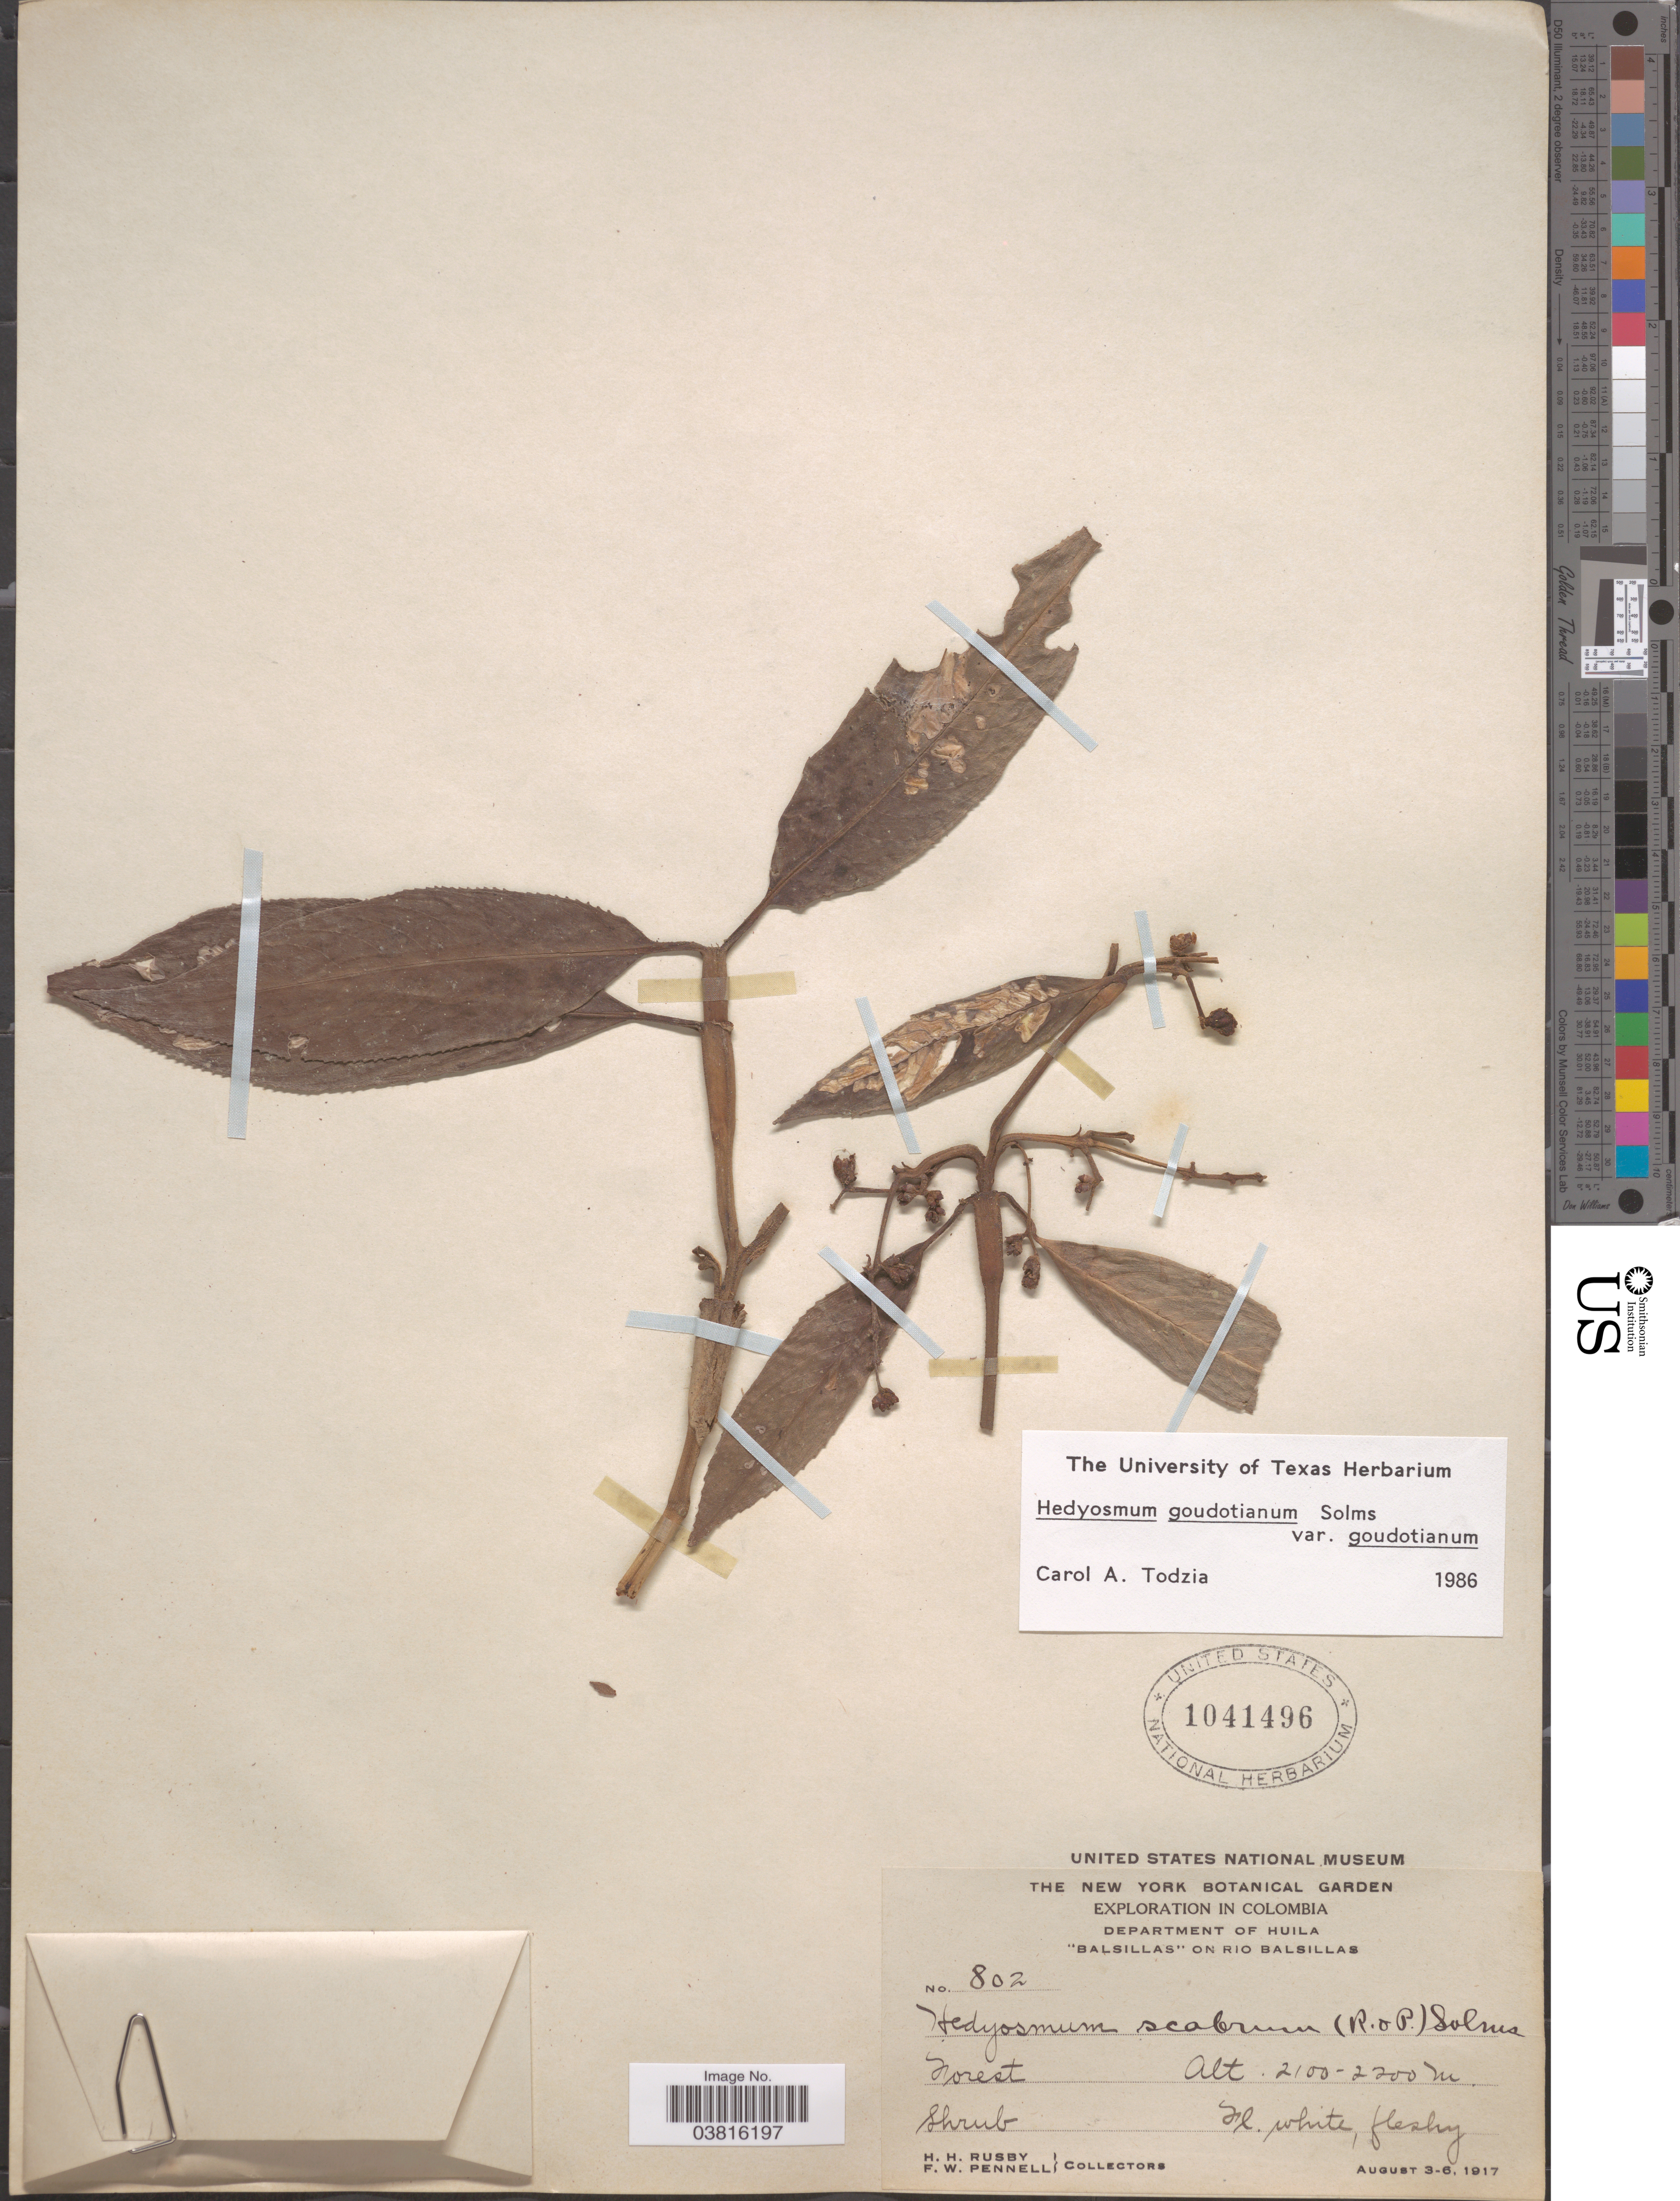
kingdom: Plantae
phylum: Tracheophyta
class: Magnoliopsida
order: Chloranthales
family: Chloranthaceae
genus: Hedyosmum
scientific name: Hedyosmum goudotianum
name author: Solms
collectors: H. H. Rusby & F. W. Pennell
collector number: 802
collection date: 1917-08-03/1917-08-06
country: Colombia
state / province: Huila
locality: Department of Huila. "Balsillas" on Rio Balsillas.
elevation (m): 2100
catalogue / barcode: US 1041496